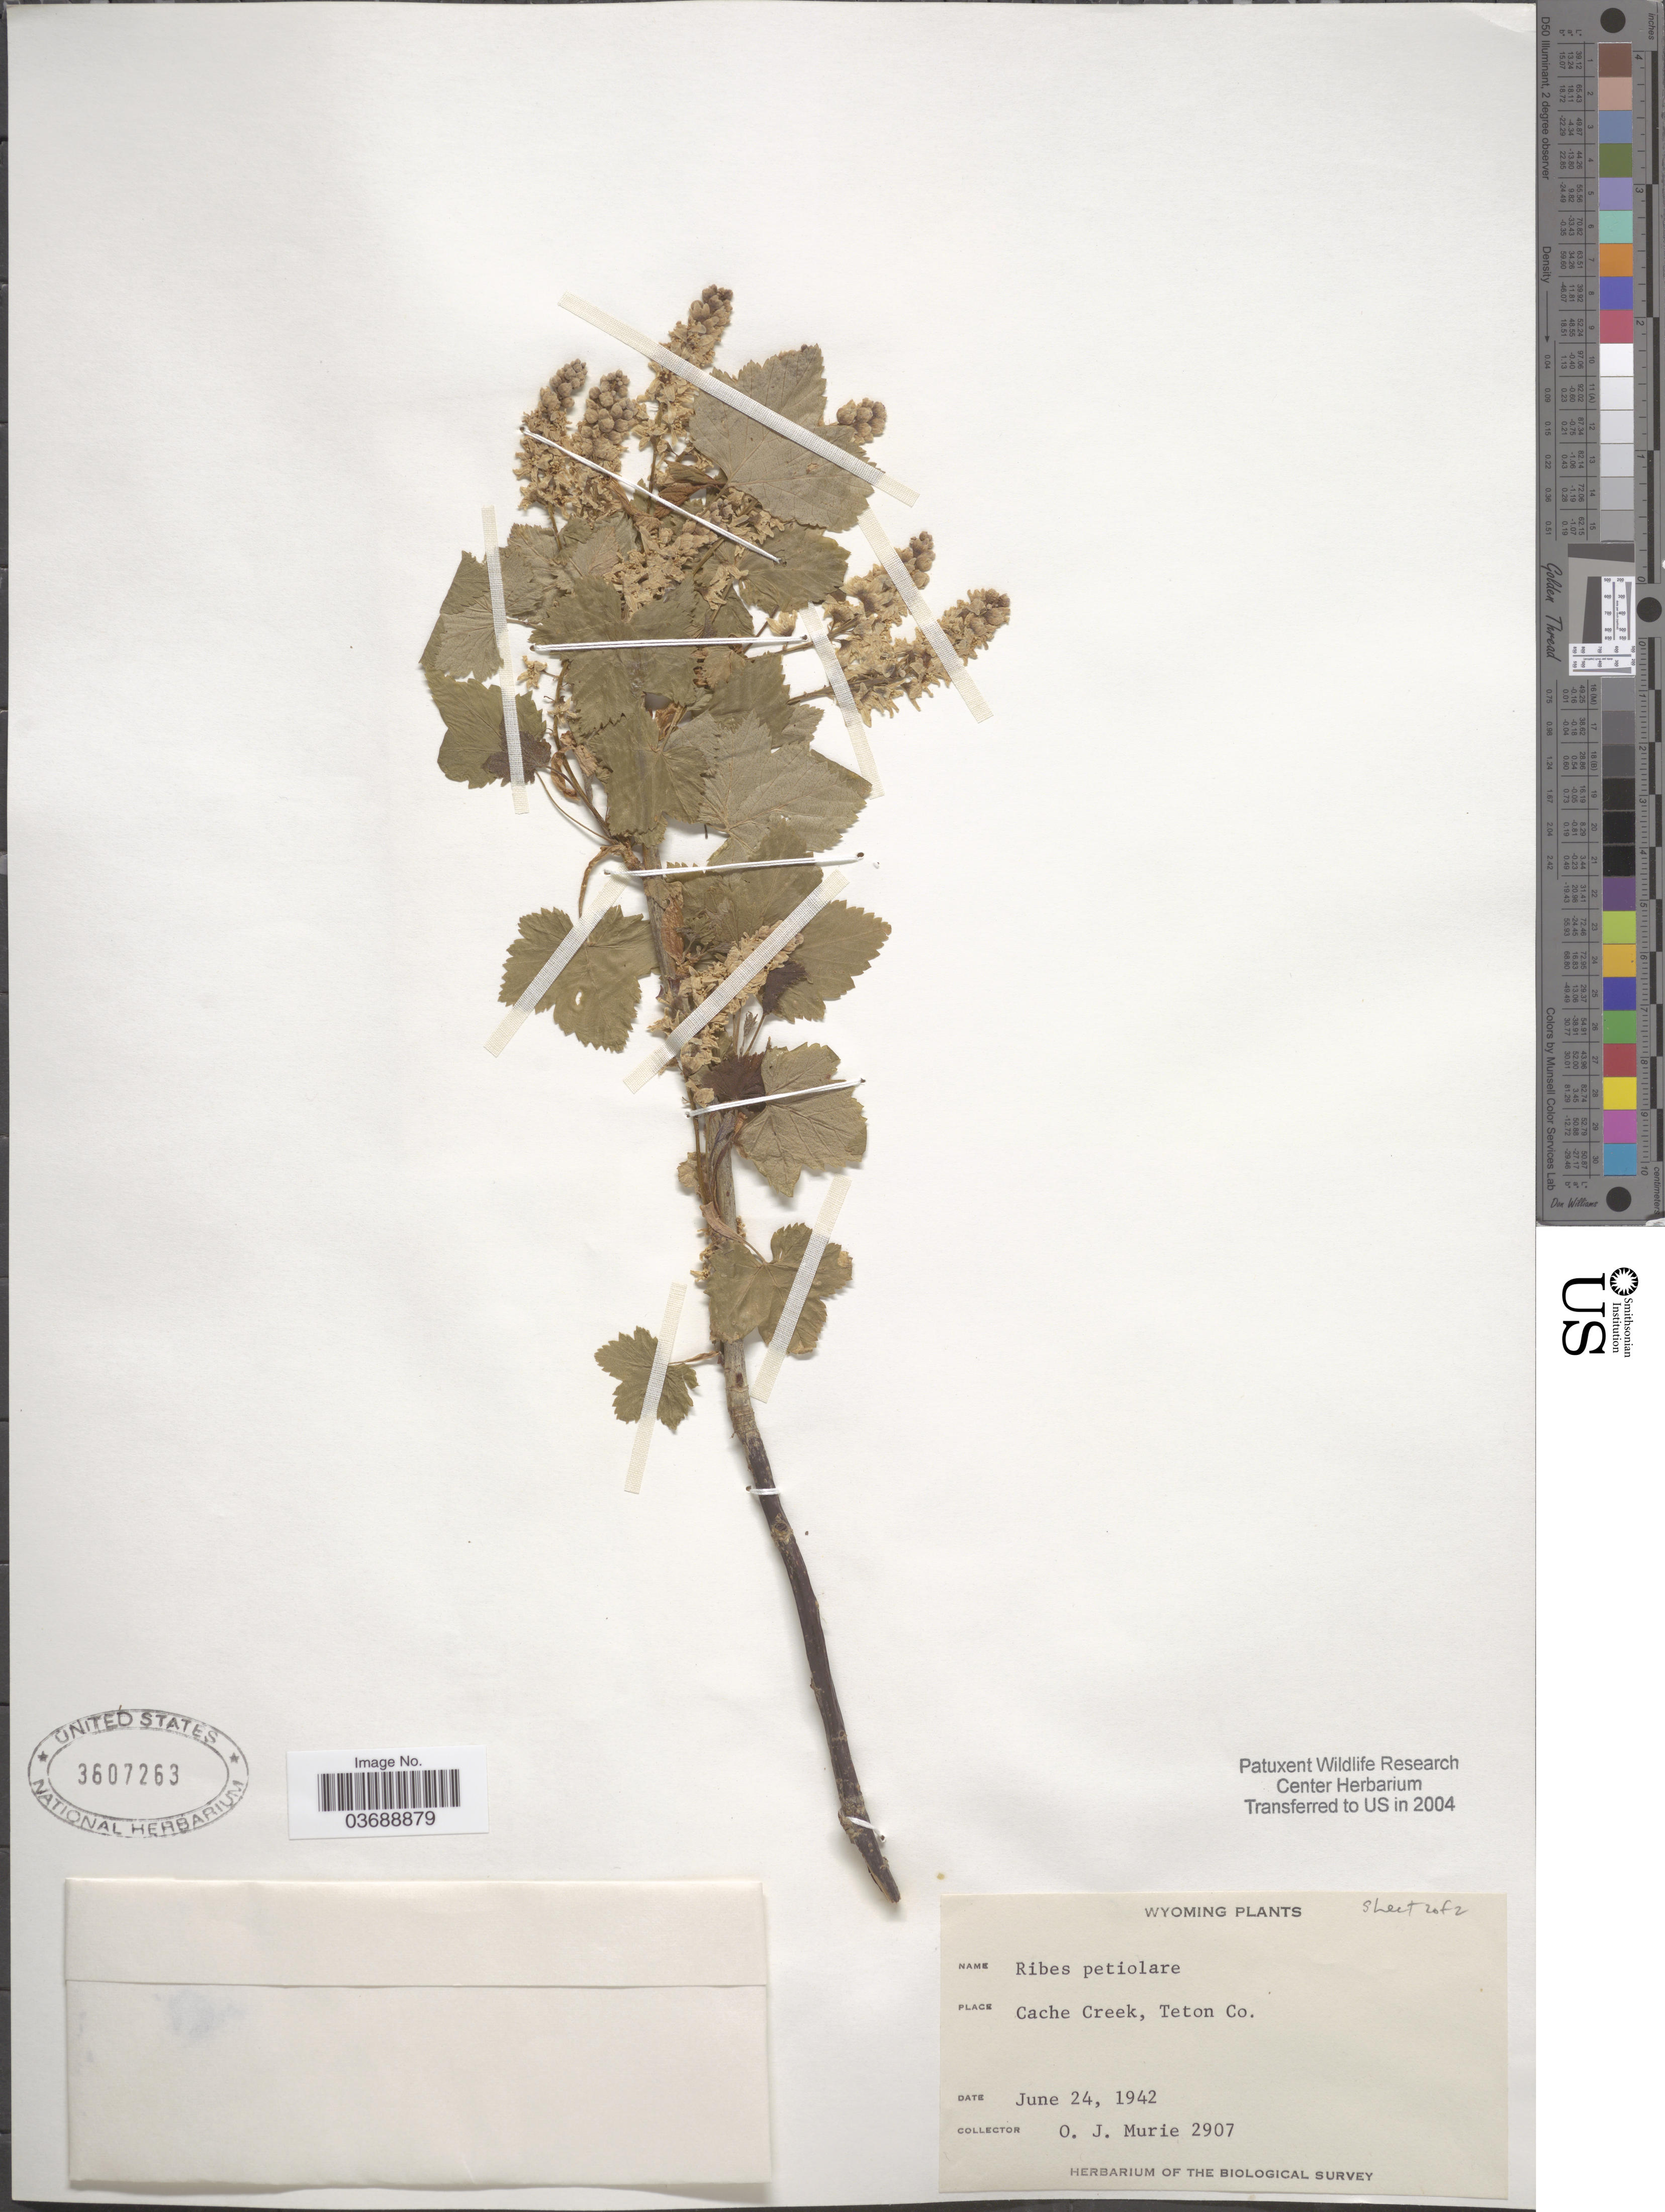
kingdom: Plantae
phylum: Tracheophyta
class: Magnoliopsida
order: Saxifragales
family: Grossulariaceae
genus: Ribes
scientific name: Ribes petiolare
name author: Douglas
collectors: O. Murie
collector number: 2907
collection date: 1942-06-24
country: United States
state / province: Wyoming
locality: Cache Creek, Teton Co.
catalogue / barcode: US 3607263